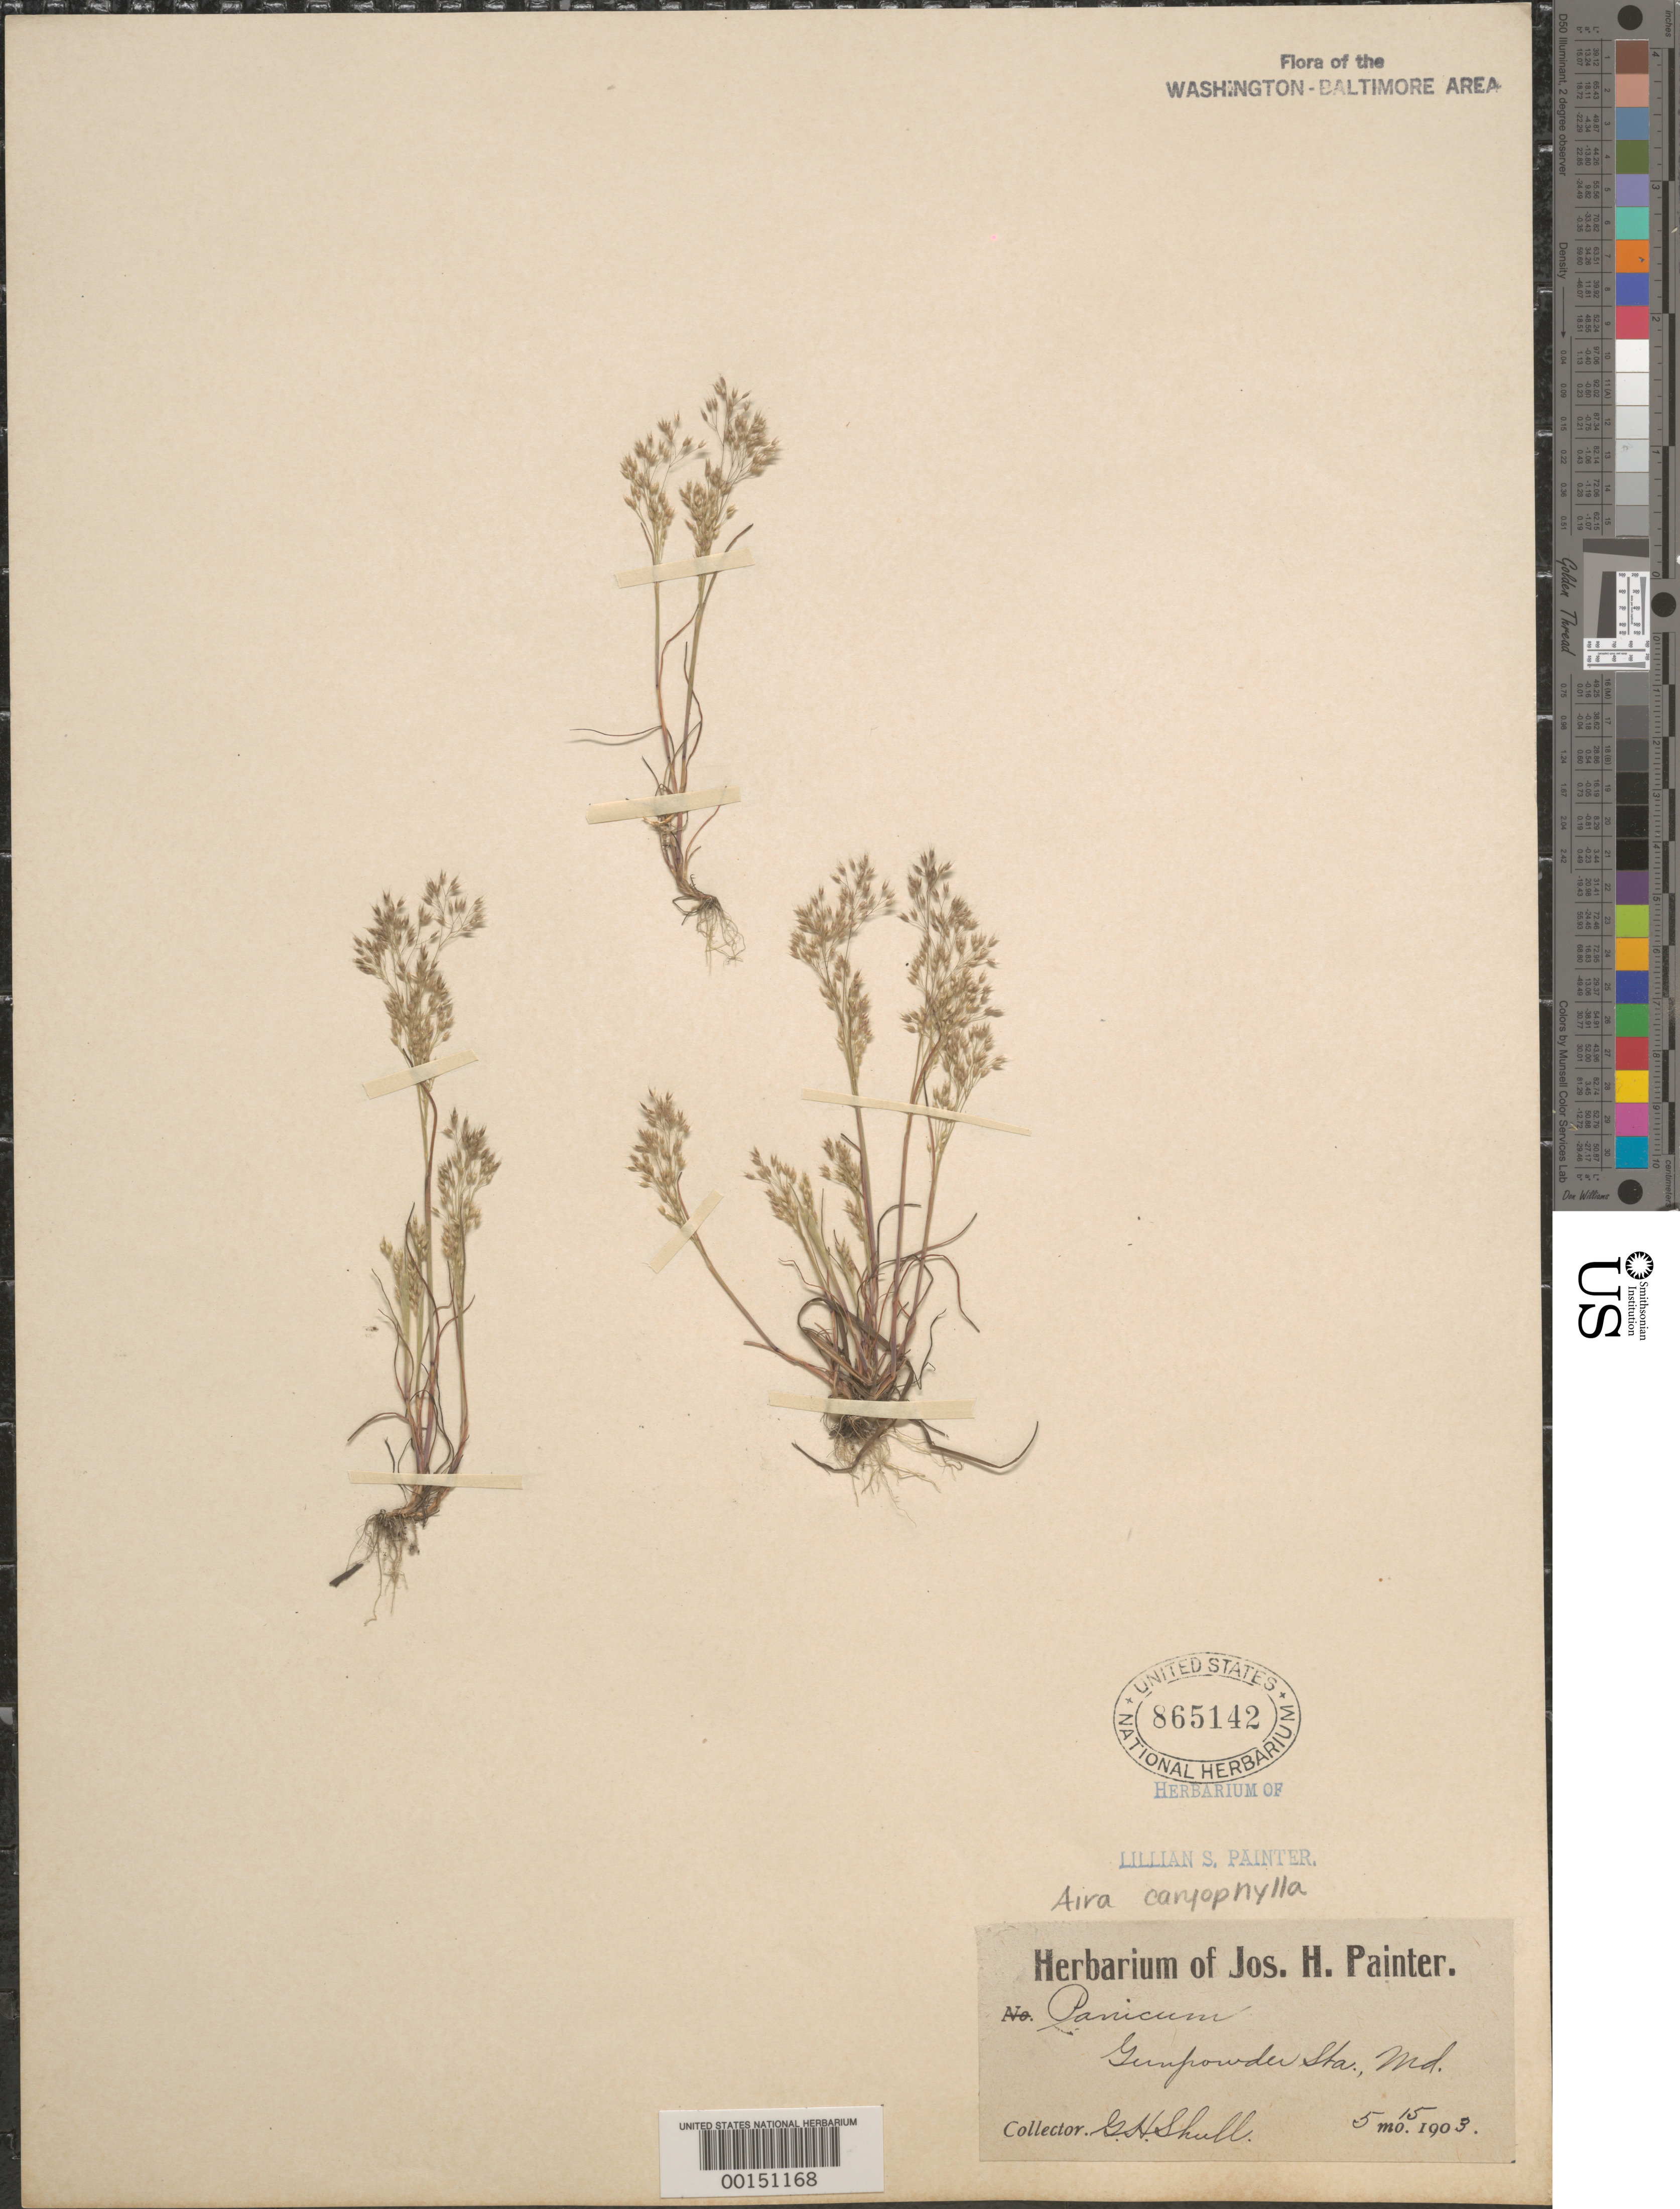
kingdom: Plantae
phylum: Tracheophyta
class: Liliopsida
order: Poales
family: Poaceae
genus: Aira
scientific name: Aira caryophyllea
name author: L.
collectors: G. H. Shull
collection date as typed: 05 May 1903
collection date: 1903-05-05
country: United States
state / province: Maryland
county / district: Baltimore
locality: Gunpowder Station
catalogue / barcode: US 865142